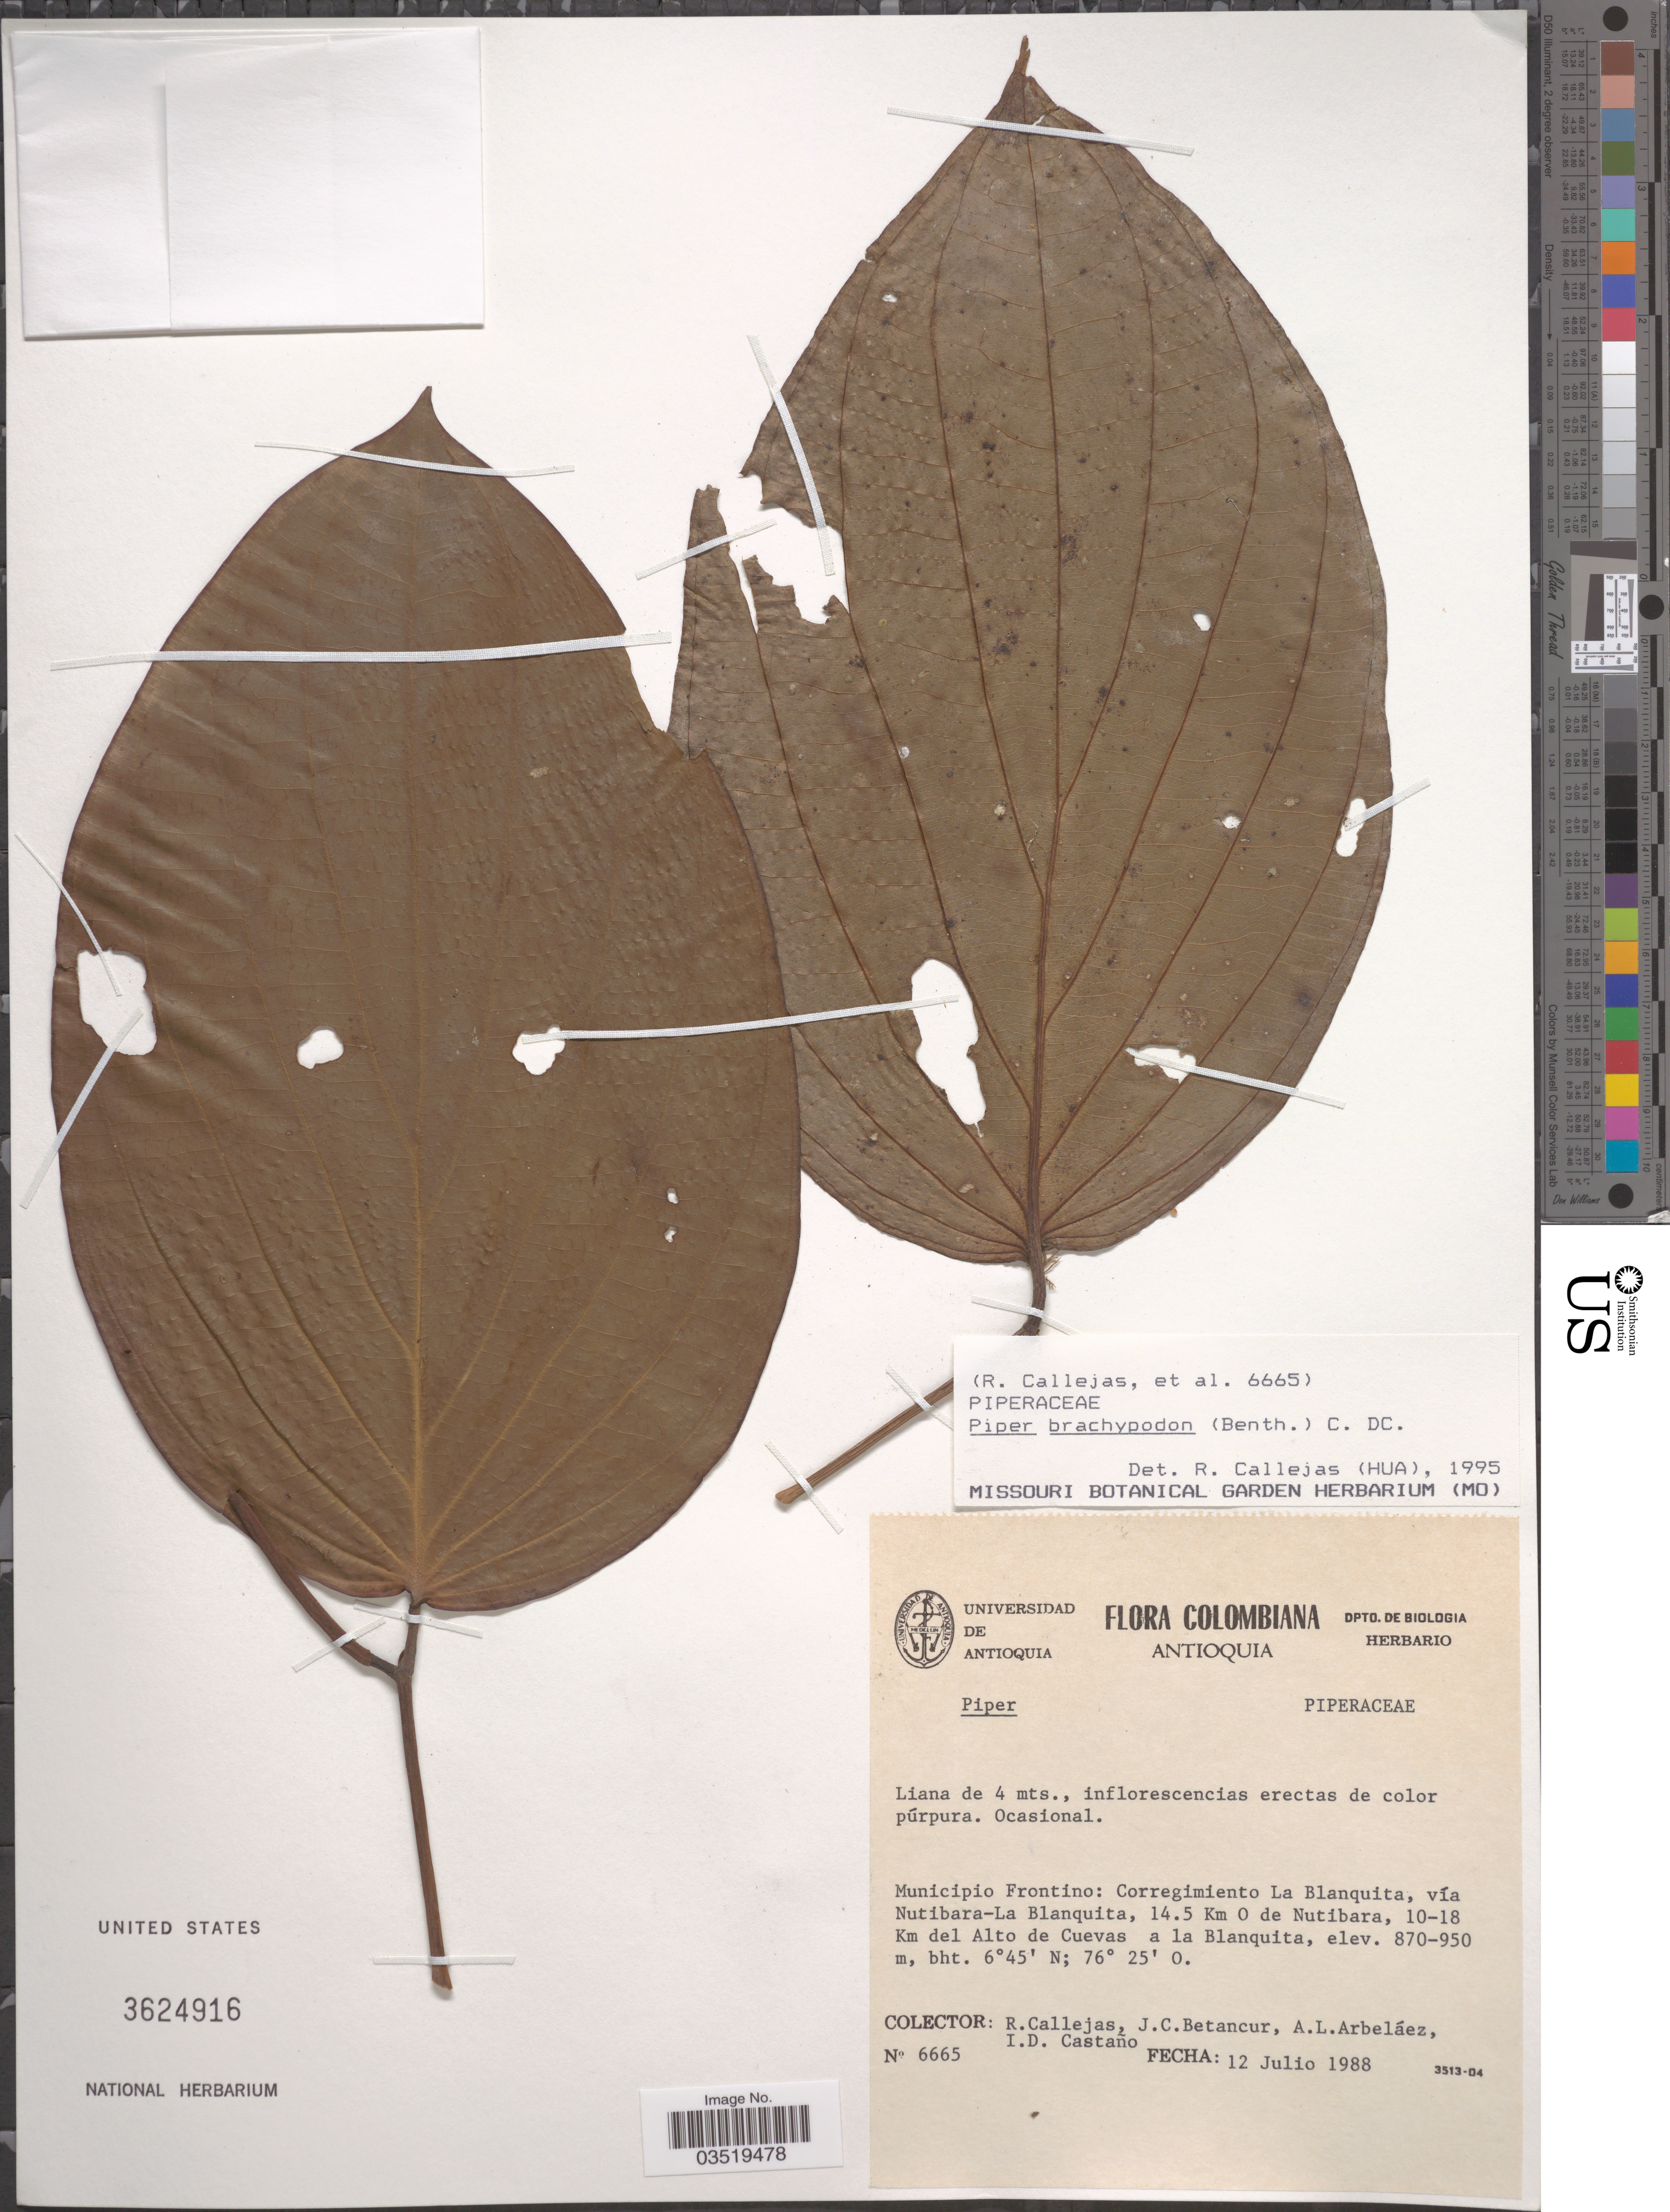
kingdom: Plantae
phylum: Tracheophyta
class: Magnoliopsida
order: Piperales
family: Piperaceae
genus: Piper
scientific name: Piper brachypodon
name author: (Benth.) C. DC.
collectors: R. Callejas, J. C. Betancur, A. Arbeláez Alvarez & I. Castaño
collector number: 6665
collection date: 1988-07-12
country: Colombia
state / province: Antioquia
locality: Municipio Frontino: Corregimiento La Blanquita, vía Nutibara-La Blanquita, 14.5 Km O de Nutibara, 10-18 Km del Alto de Cuevas a la Blanquita.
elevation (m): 870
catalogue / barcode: US 3624916